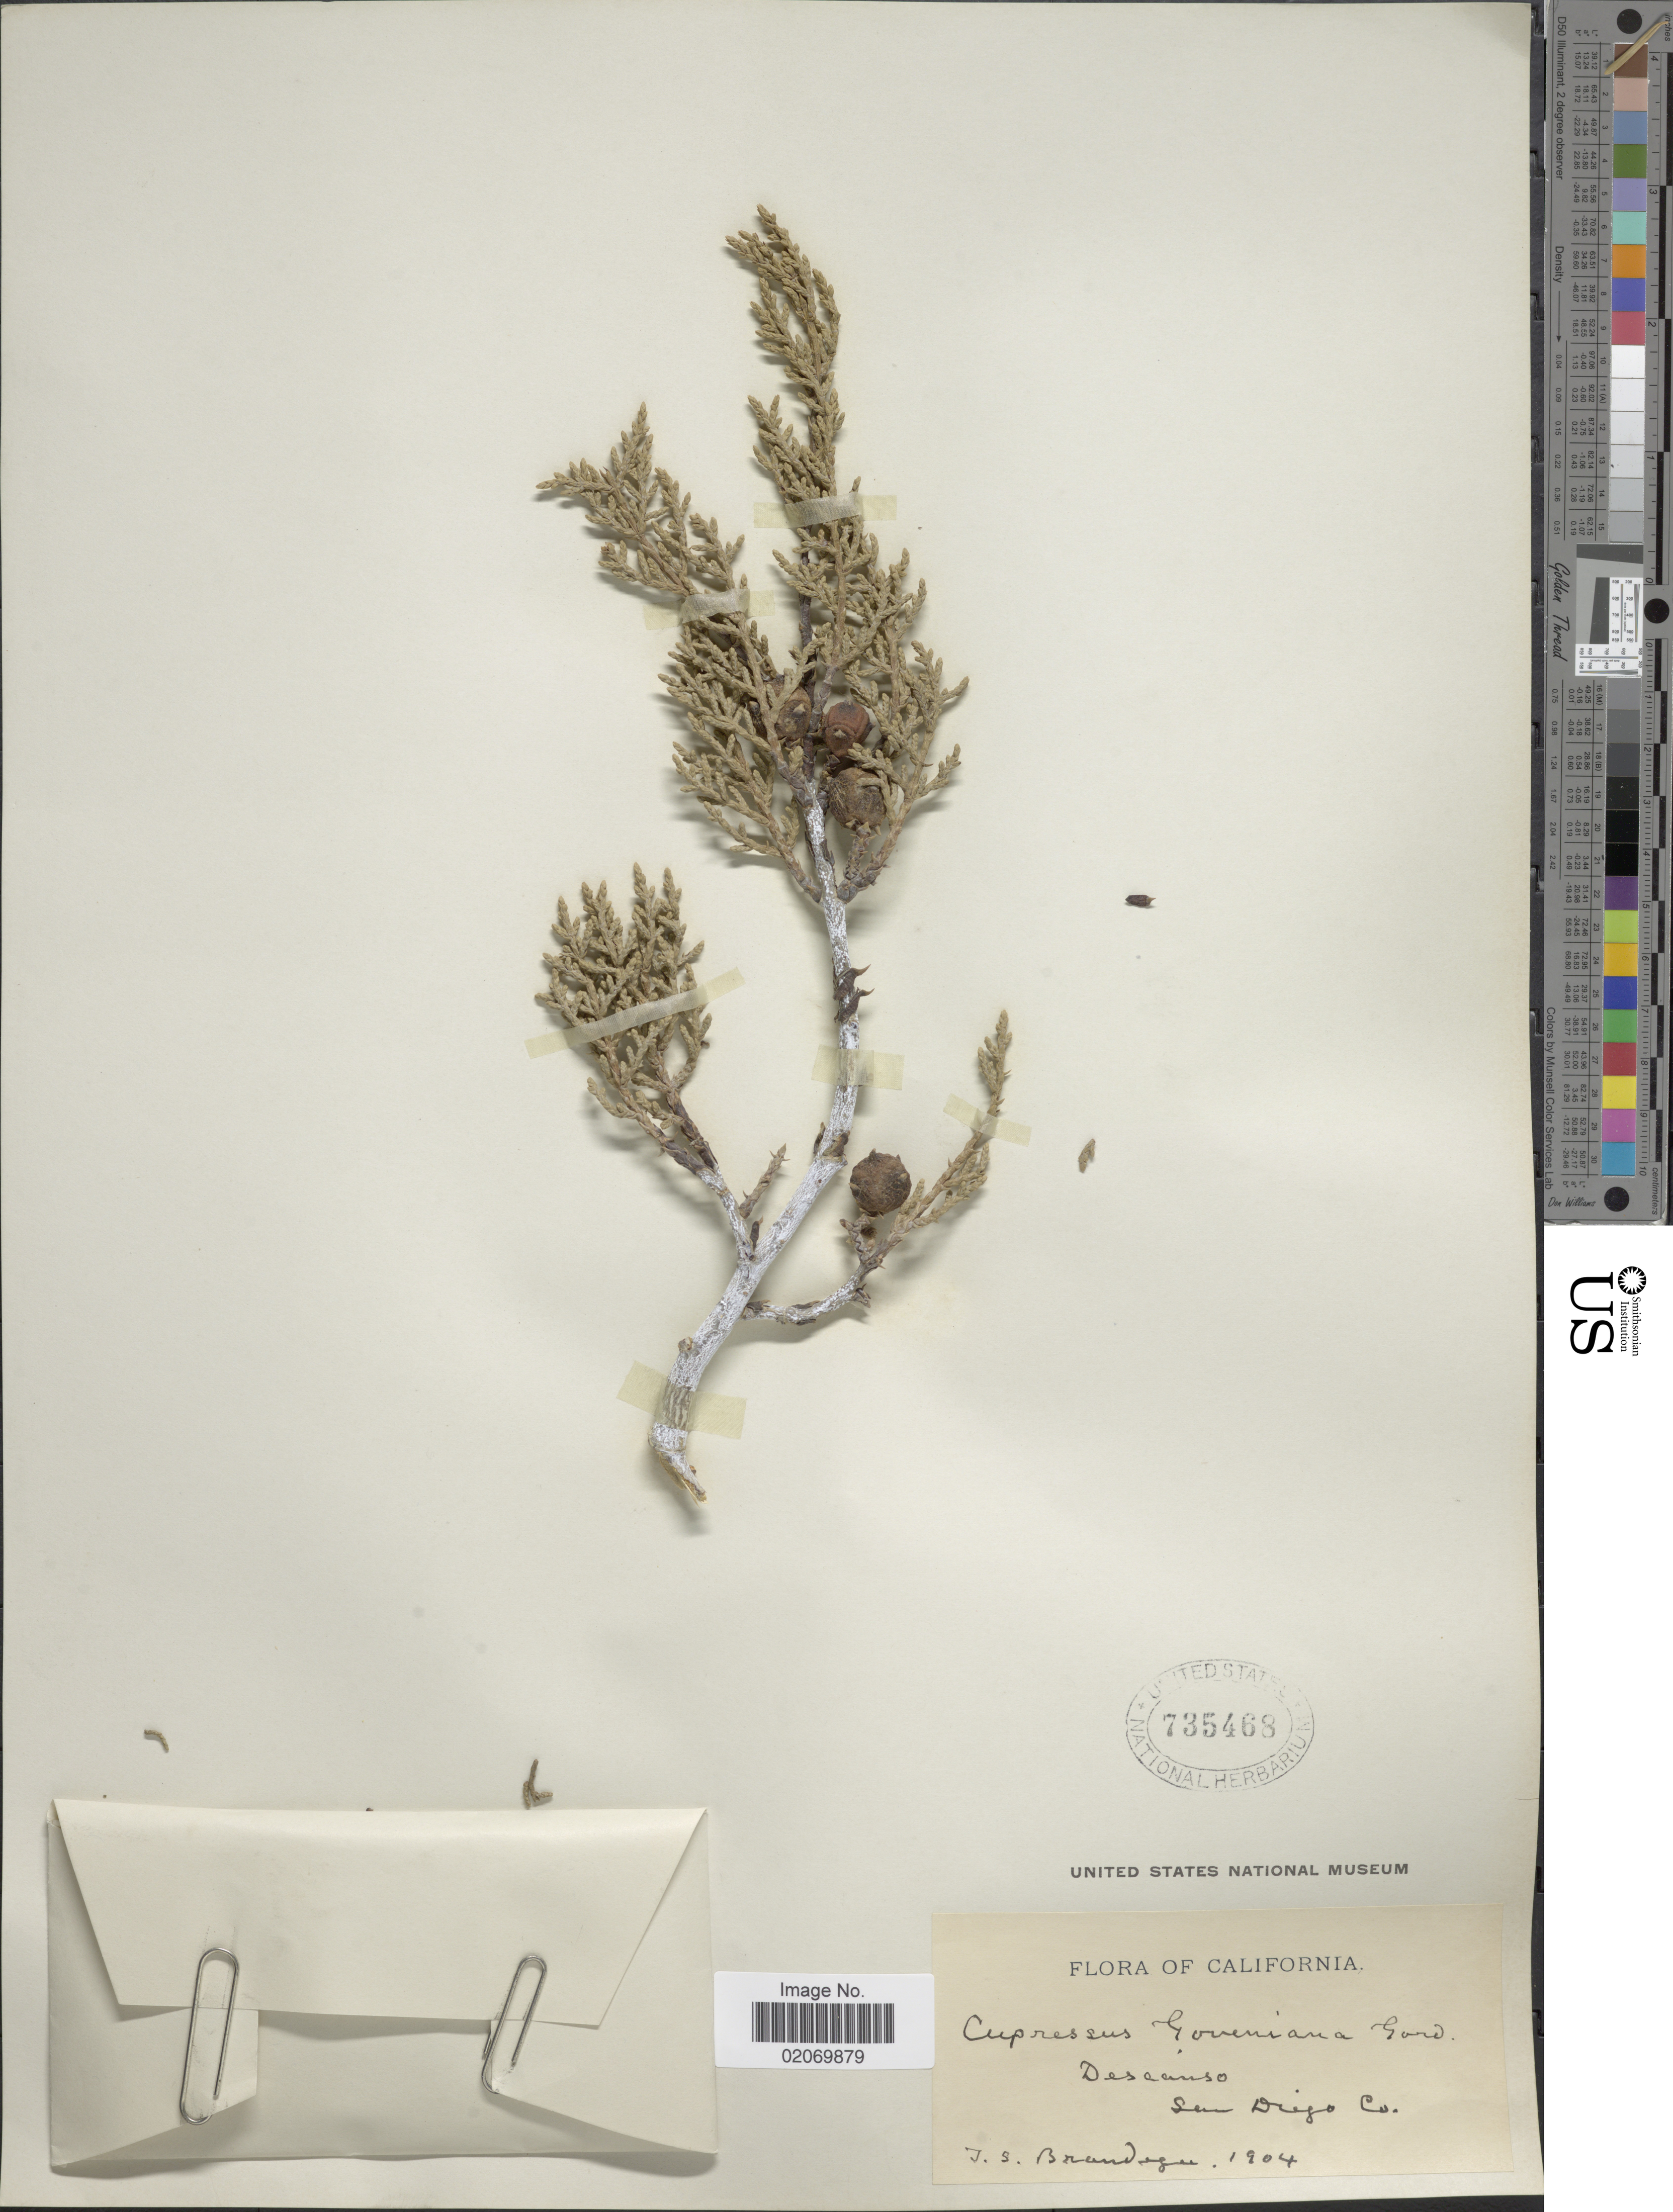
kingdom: Plantae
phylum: Tracheophyta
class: Pinopsida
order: Pinales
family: Cupressaceae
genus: Hesperocyparis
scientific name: Hesperocyparis goveniana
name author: (Gordon) Bartel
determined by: (US) Smithsonian Institution - National Museum of Natural History - Department of Botany (UNITED STATES)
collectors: T. S. Brandegee (herbarium)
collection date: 1904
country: United States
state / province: California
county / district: San Diego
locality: San Diego Co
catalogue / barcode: US 735468